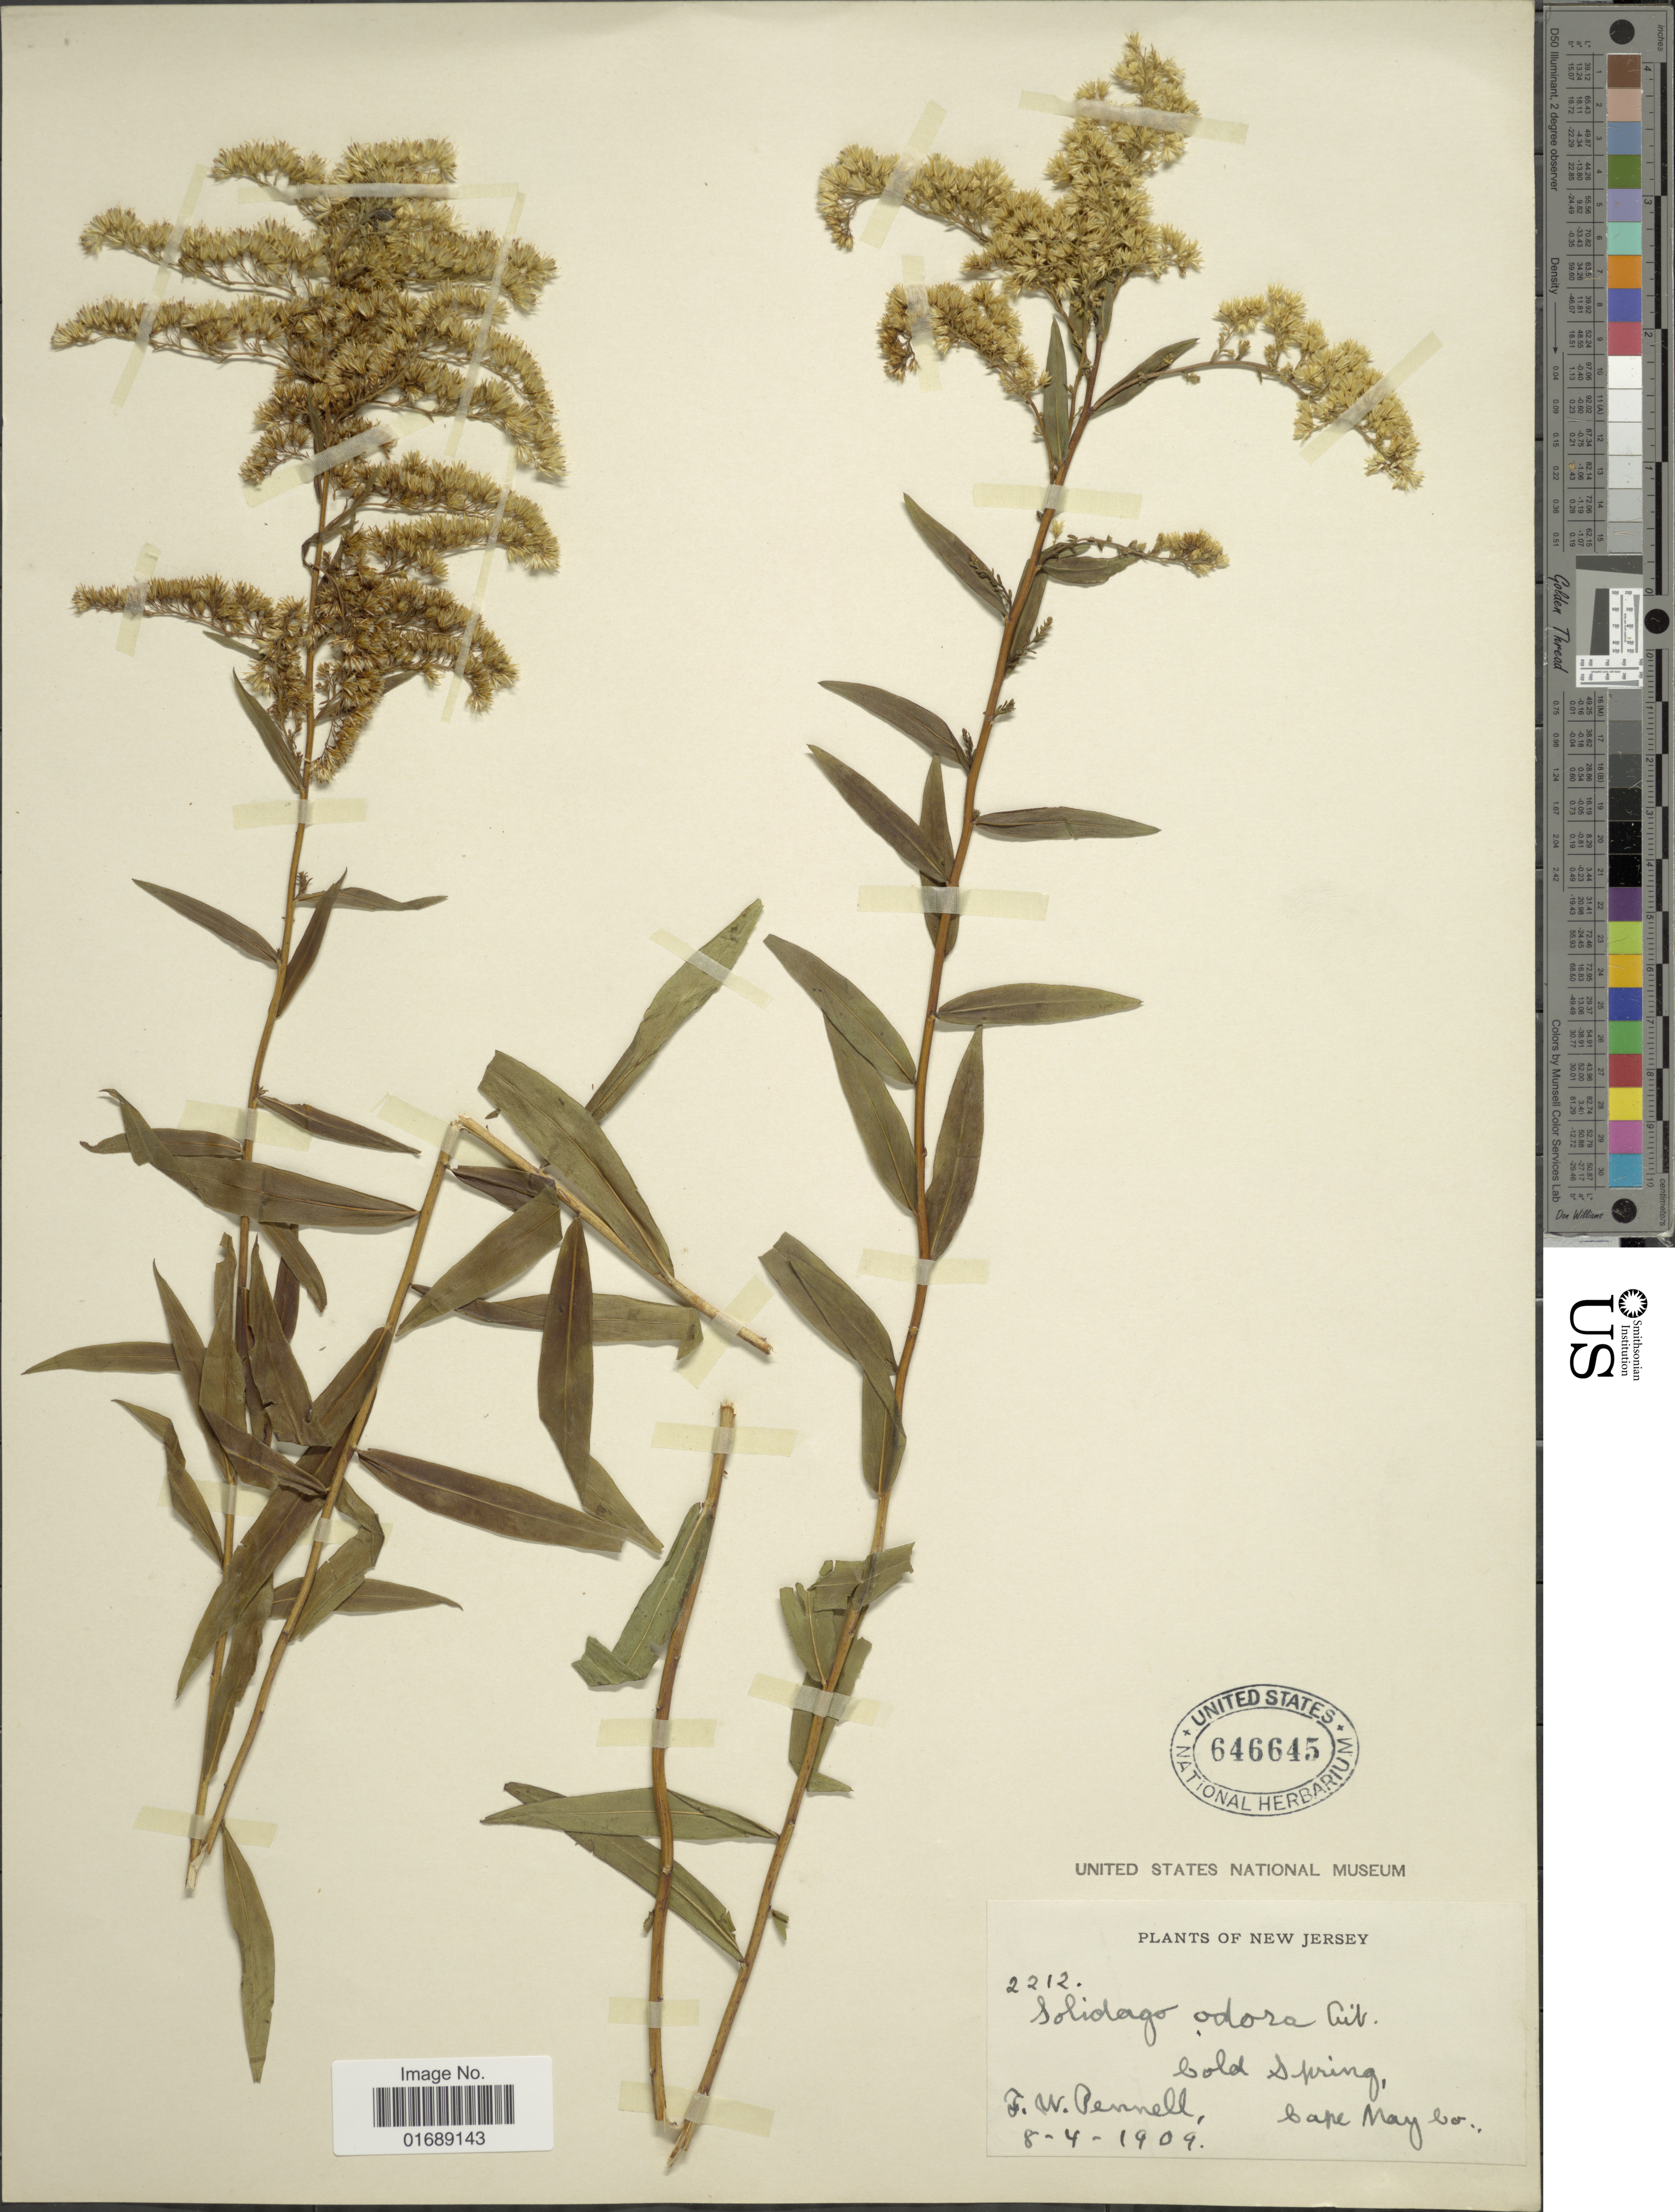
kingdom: Plantae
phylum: Tracheophyta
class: Magnoliopsida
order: Asterales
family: Asteraceae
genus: Solidago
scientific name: Solidago odora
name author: Aiton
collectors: F. W. Pennell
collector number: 2212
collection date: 1909-04-08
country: United States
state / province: New Jersey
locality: Cold Springs, Cape May Co.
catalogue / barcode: US 646645